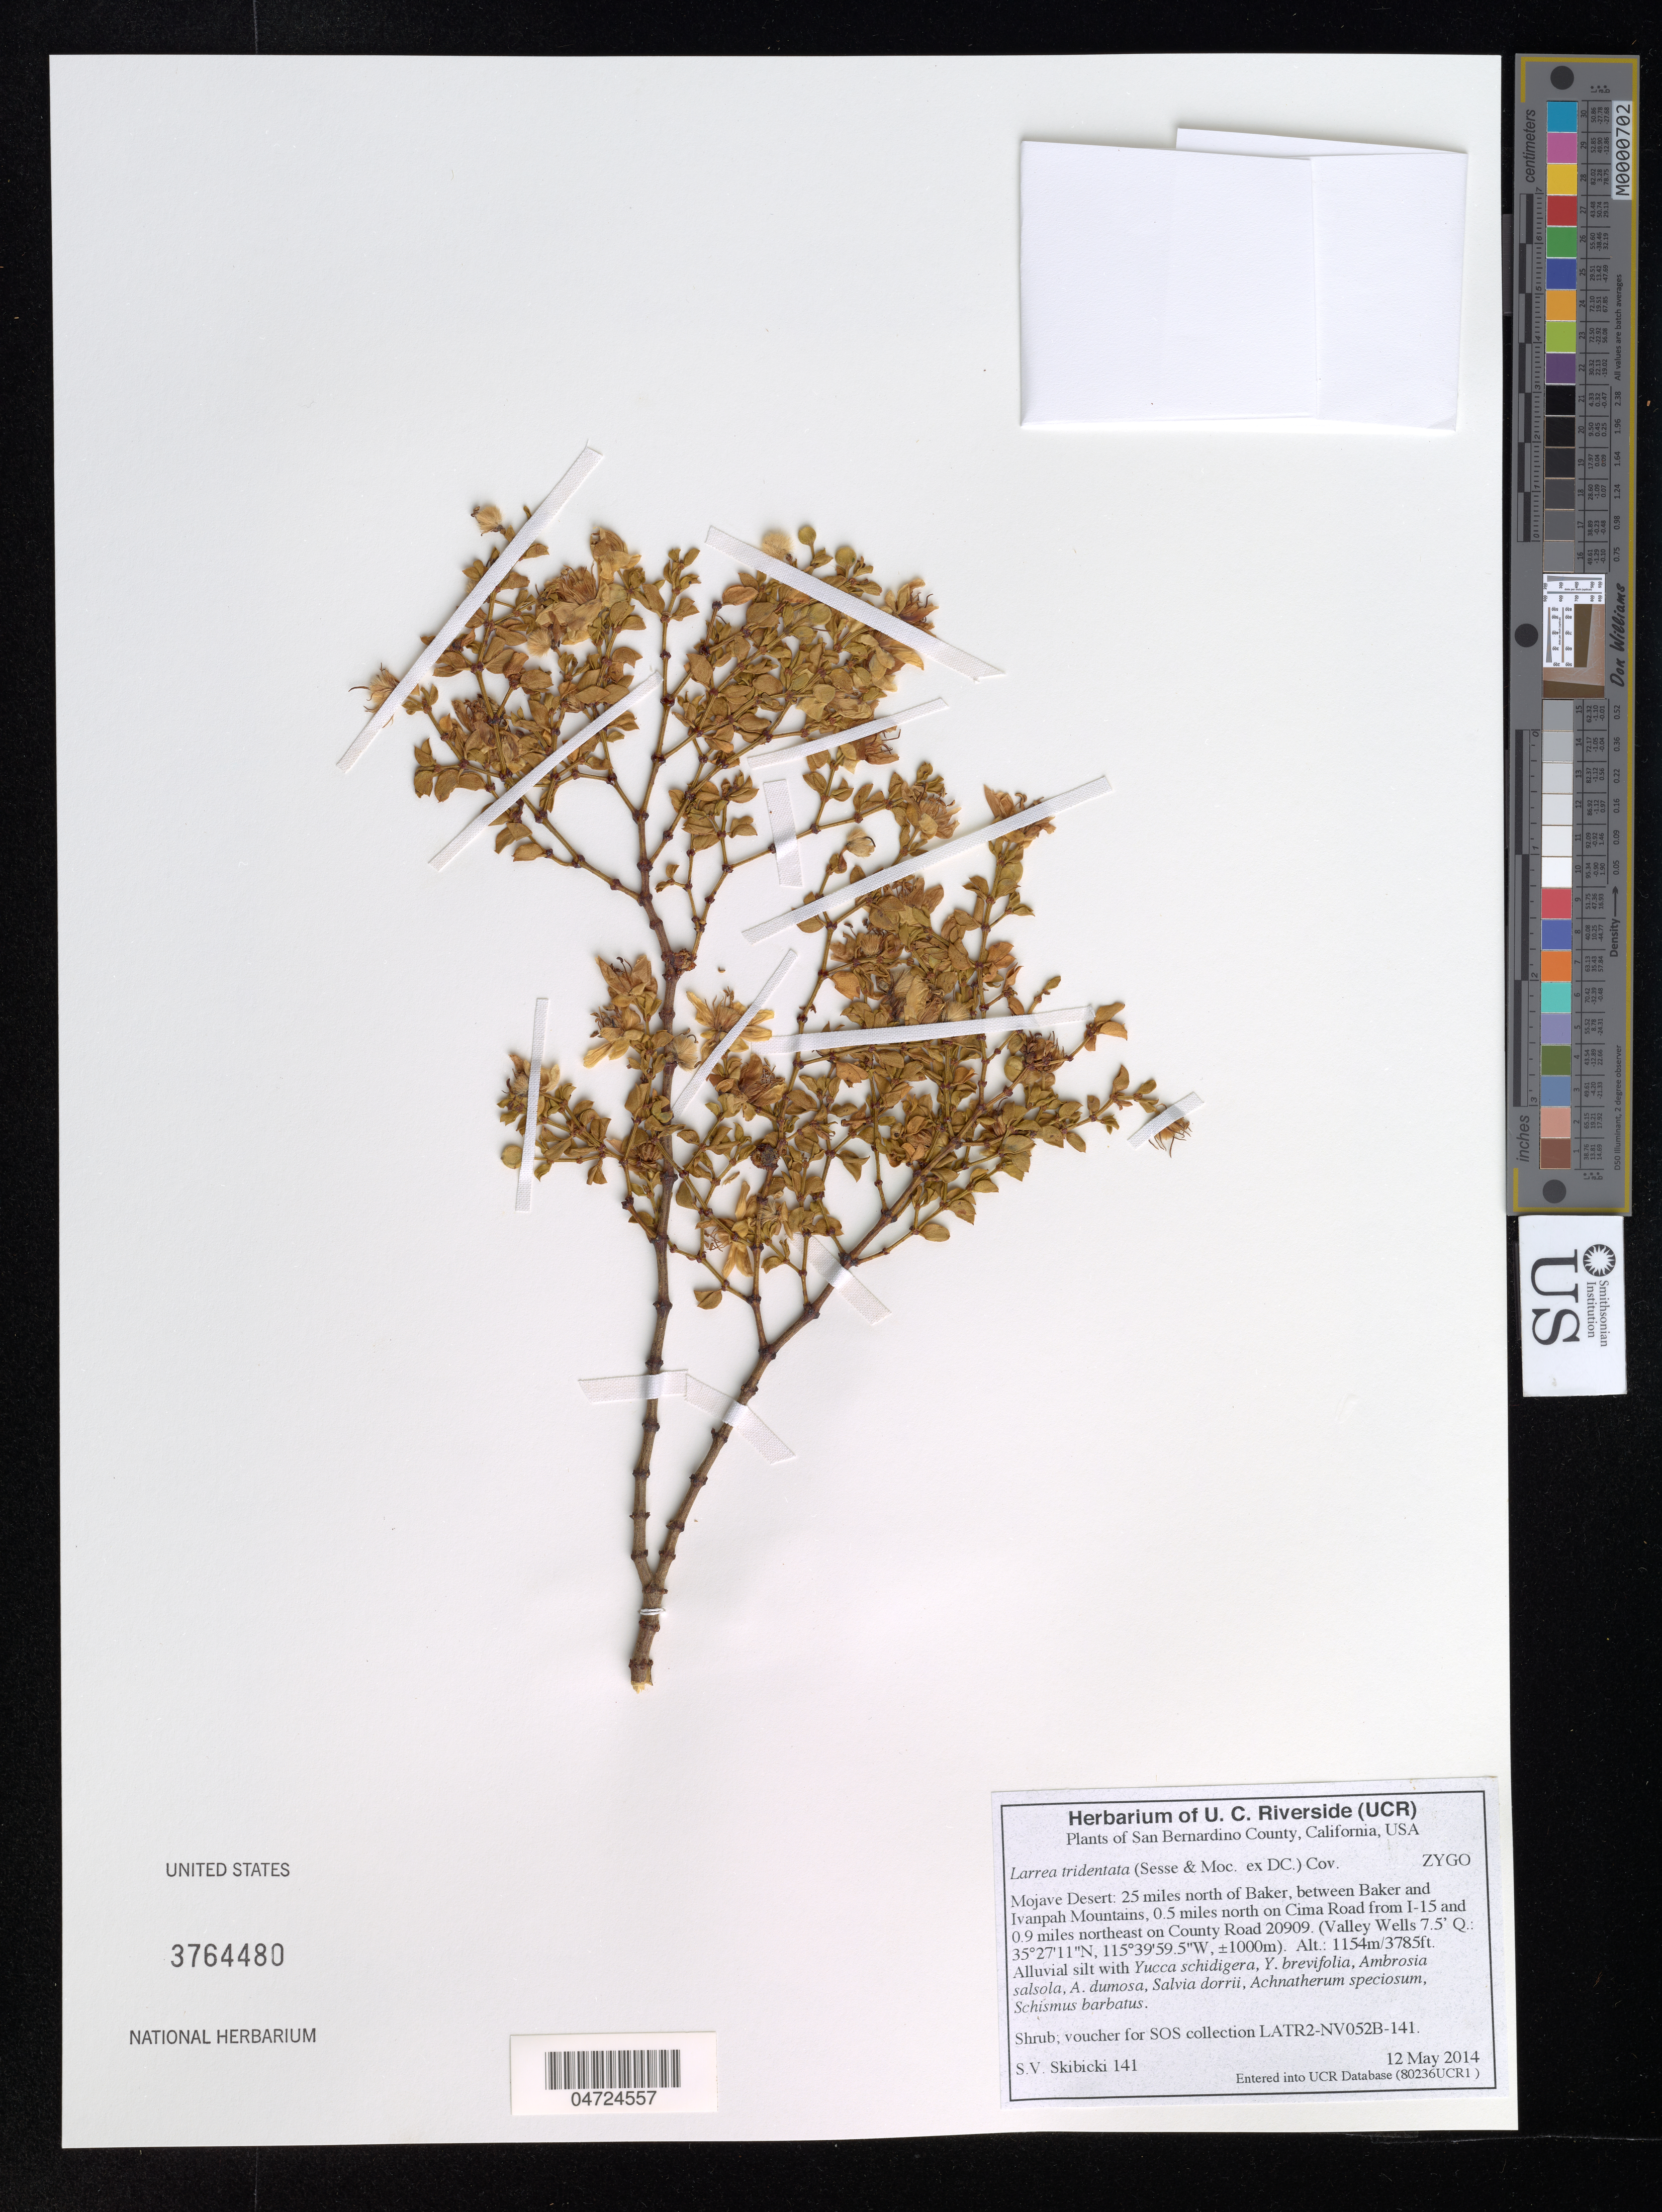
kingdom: Plantae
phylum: Tracheophyta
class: Magnoliopsida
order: Zygophyllales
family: Zygophyllaceae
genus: Larrea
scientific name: Larrea tridentata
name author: (Sessé & Moc. ex DC.) Coville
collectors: S. Skibicki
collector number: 141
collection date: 2014-05-12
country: United States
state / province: California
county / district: San Bernardino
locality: San Bernardino County. Mojave Desert: 25 miles north of Baker, between Baker and Ivanpah Mountains, 0.5 miles north on Cima Road from I-15 and 0.9 miles northeast on County Road 20909. (Valley Wells 7.5' Q.).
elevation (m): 1154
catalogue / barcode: US 3764480